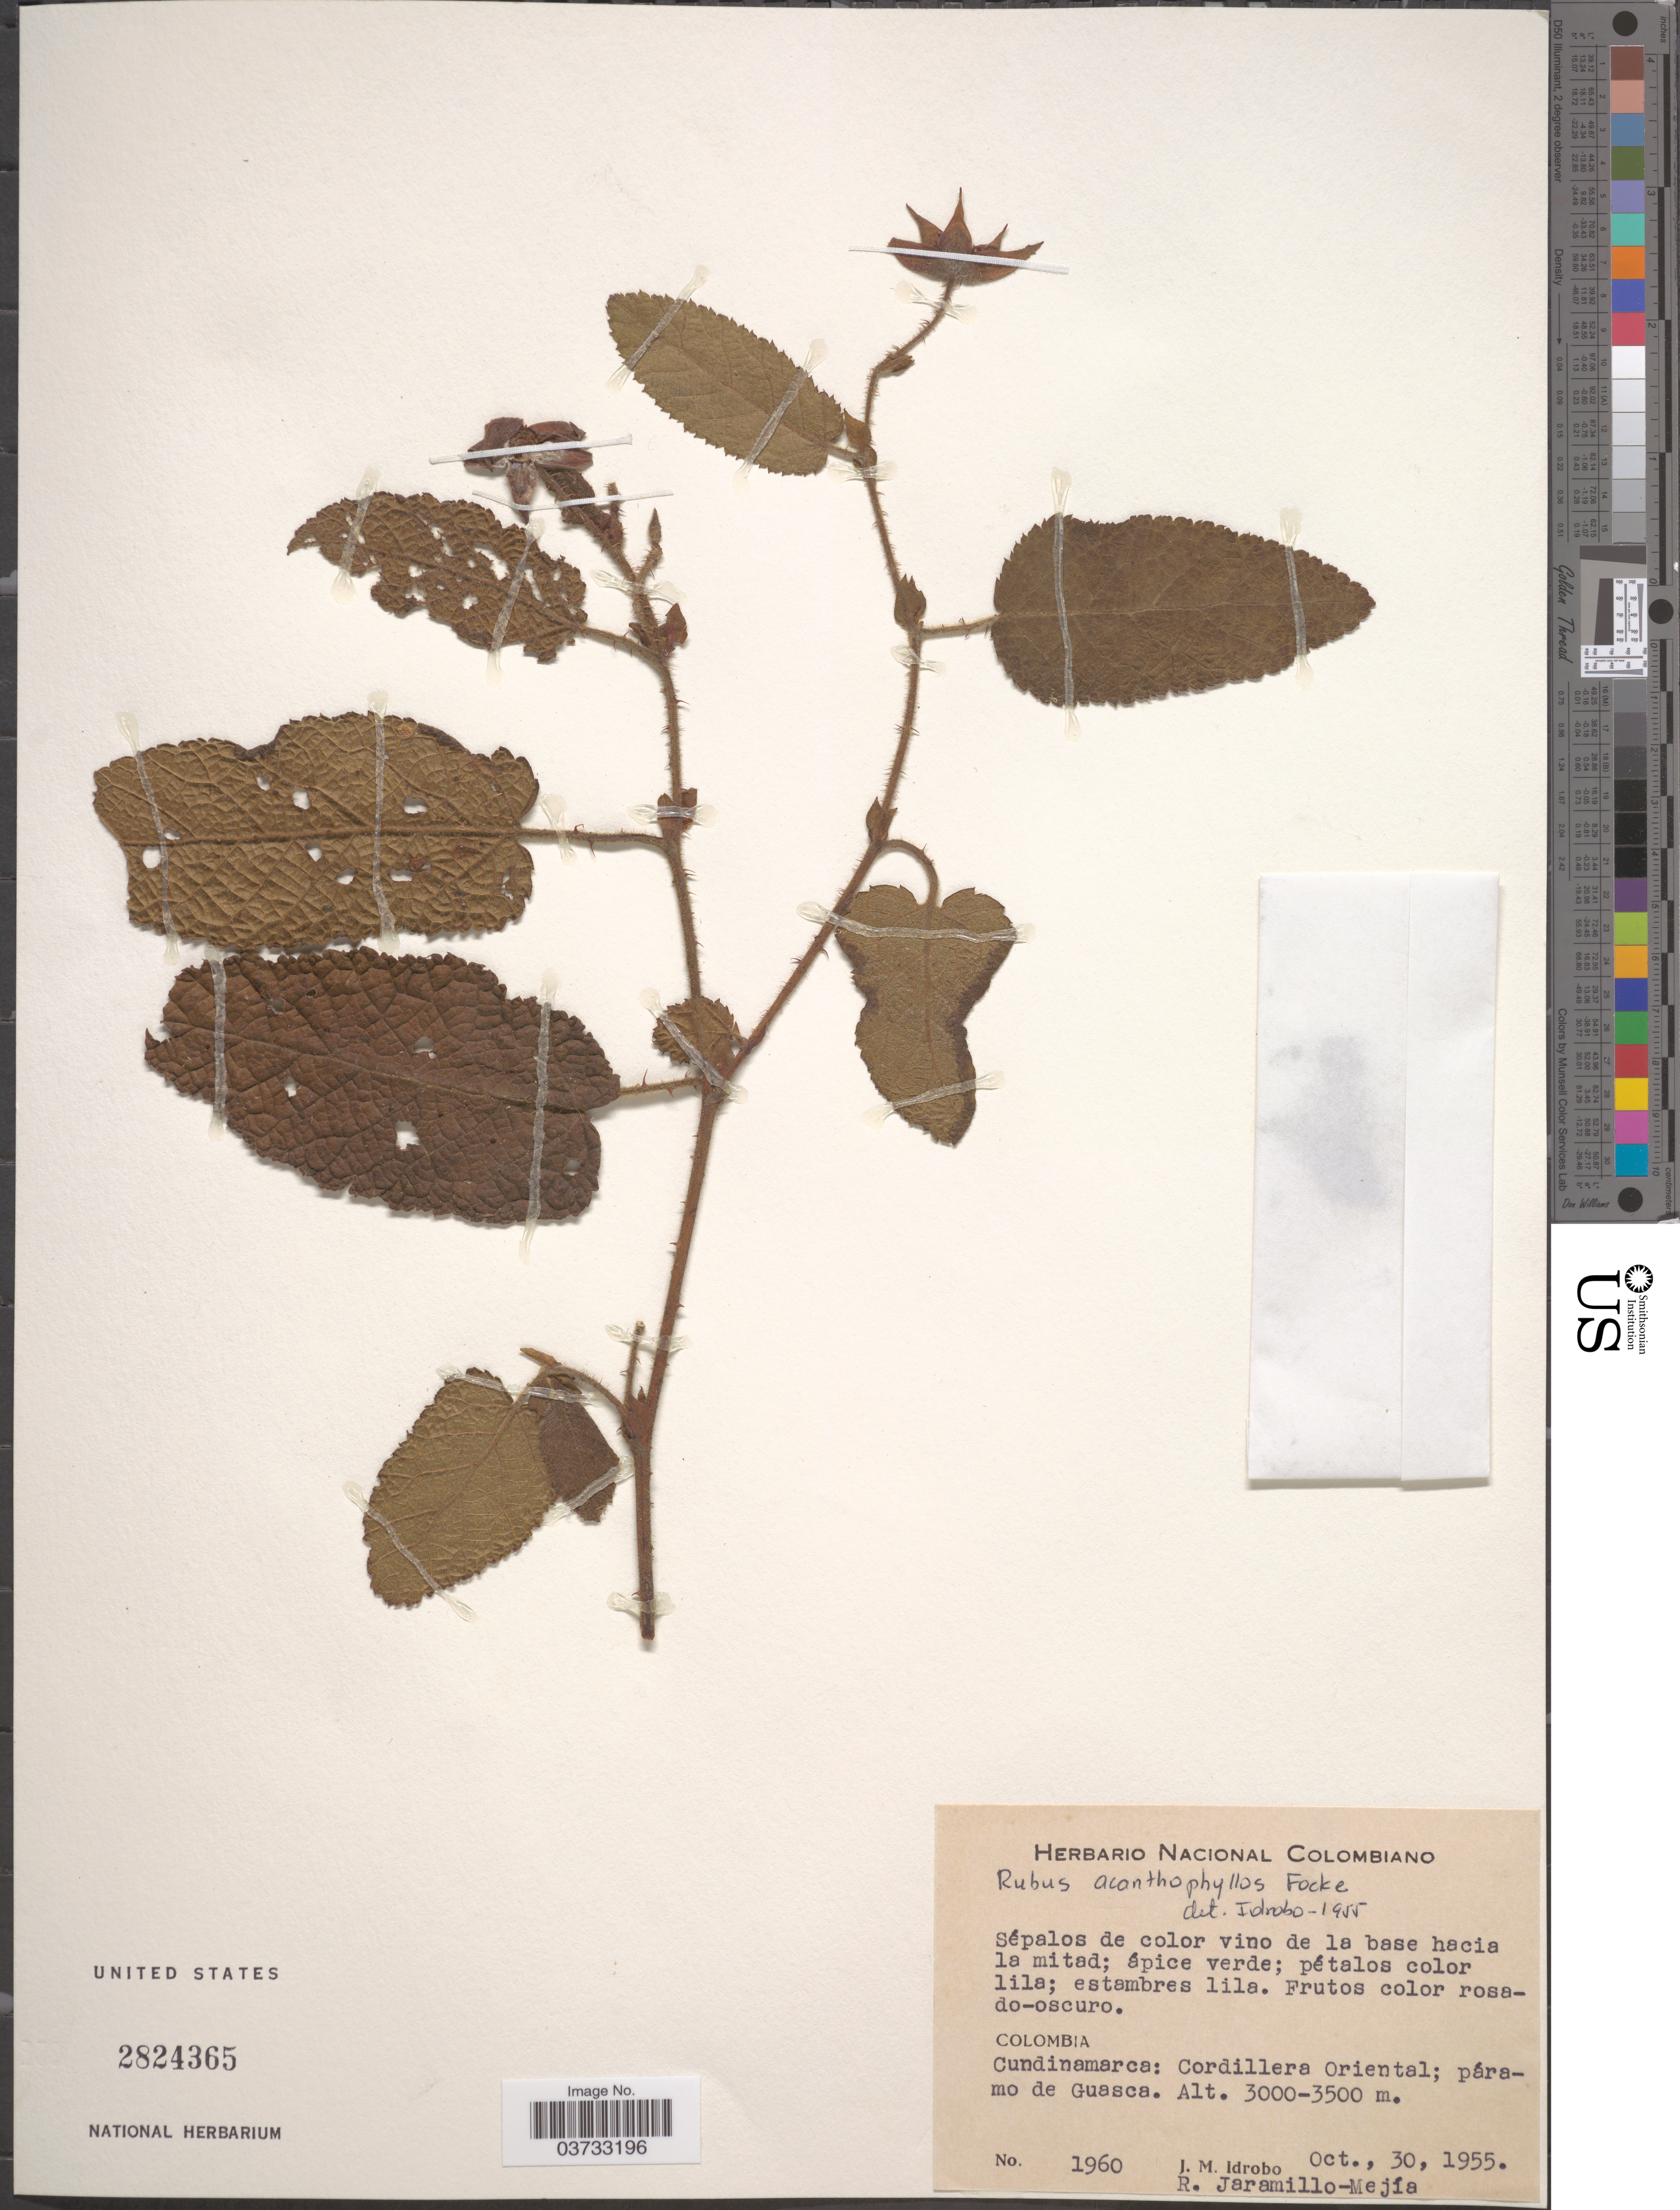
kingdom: Plantae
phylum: Tracheophyta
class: Magnoliopsida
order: Rosales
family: Rosaceae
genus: Rubus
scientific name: Rubus acanthophyllos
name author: Focke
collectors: J. M. Idrobo & R. Jaramillo M.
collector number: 1960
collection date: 1955-10-30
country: Colombia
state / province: Cundinamarca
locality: Cordillera Oriental; páramo de Guasca.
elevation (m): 3000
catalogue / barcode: US 2824365